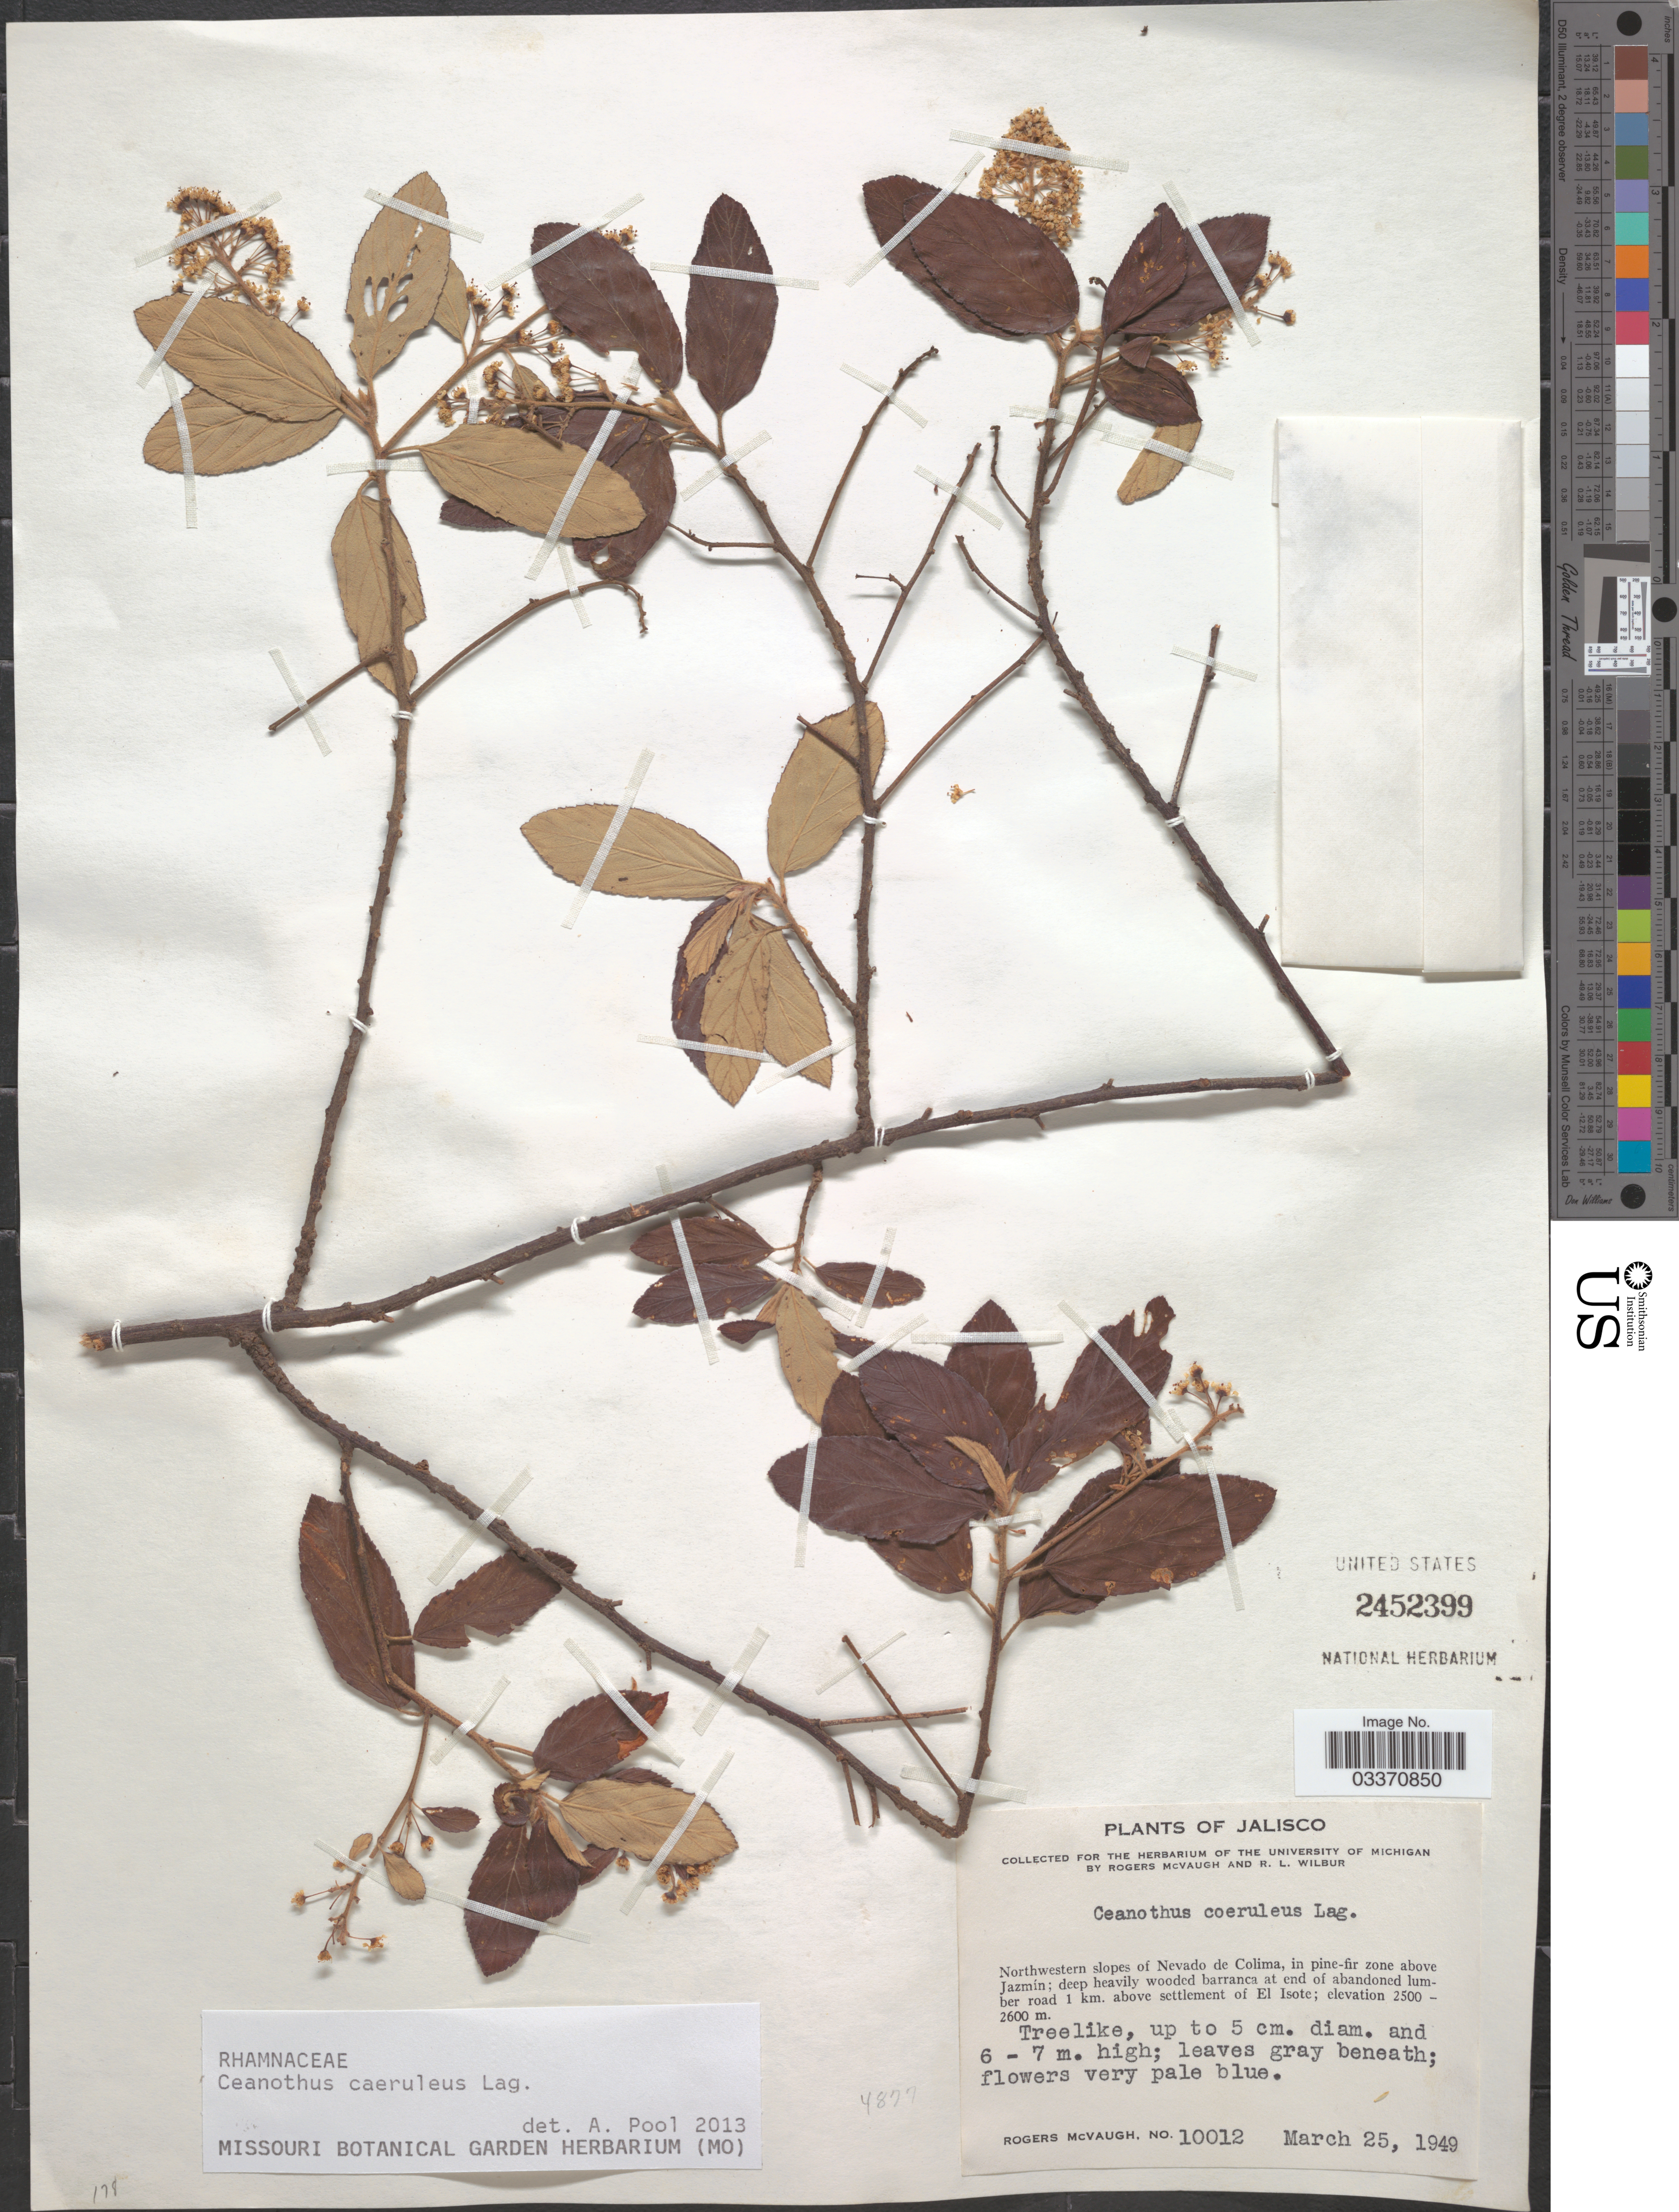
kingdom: Plantae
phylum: Tracheophyta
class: Magnoliopsida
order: Rosales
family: Rhamnaceae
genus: Ceanothus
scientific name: Ceanothus caeruleus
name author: Lag.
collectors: R. McVaugh & R. L. Wilbur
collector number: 10012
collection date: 1949-03-25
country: Mexico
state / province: Jalisco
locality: Northwestern slopes of Nevado de Colima, in pine-fir zone above Jazmín; deep heavily wooded barranca at end of abandoned lumber road 1 km. above settlement of El Isote.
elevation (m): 2500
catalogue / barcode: US 2452399